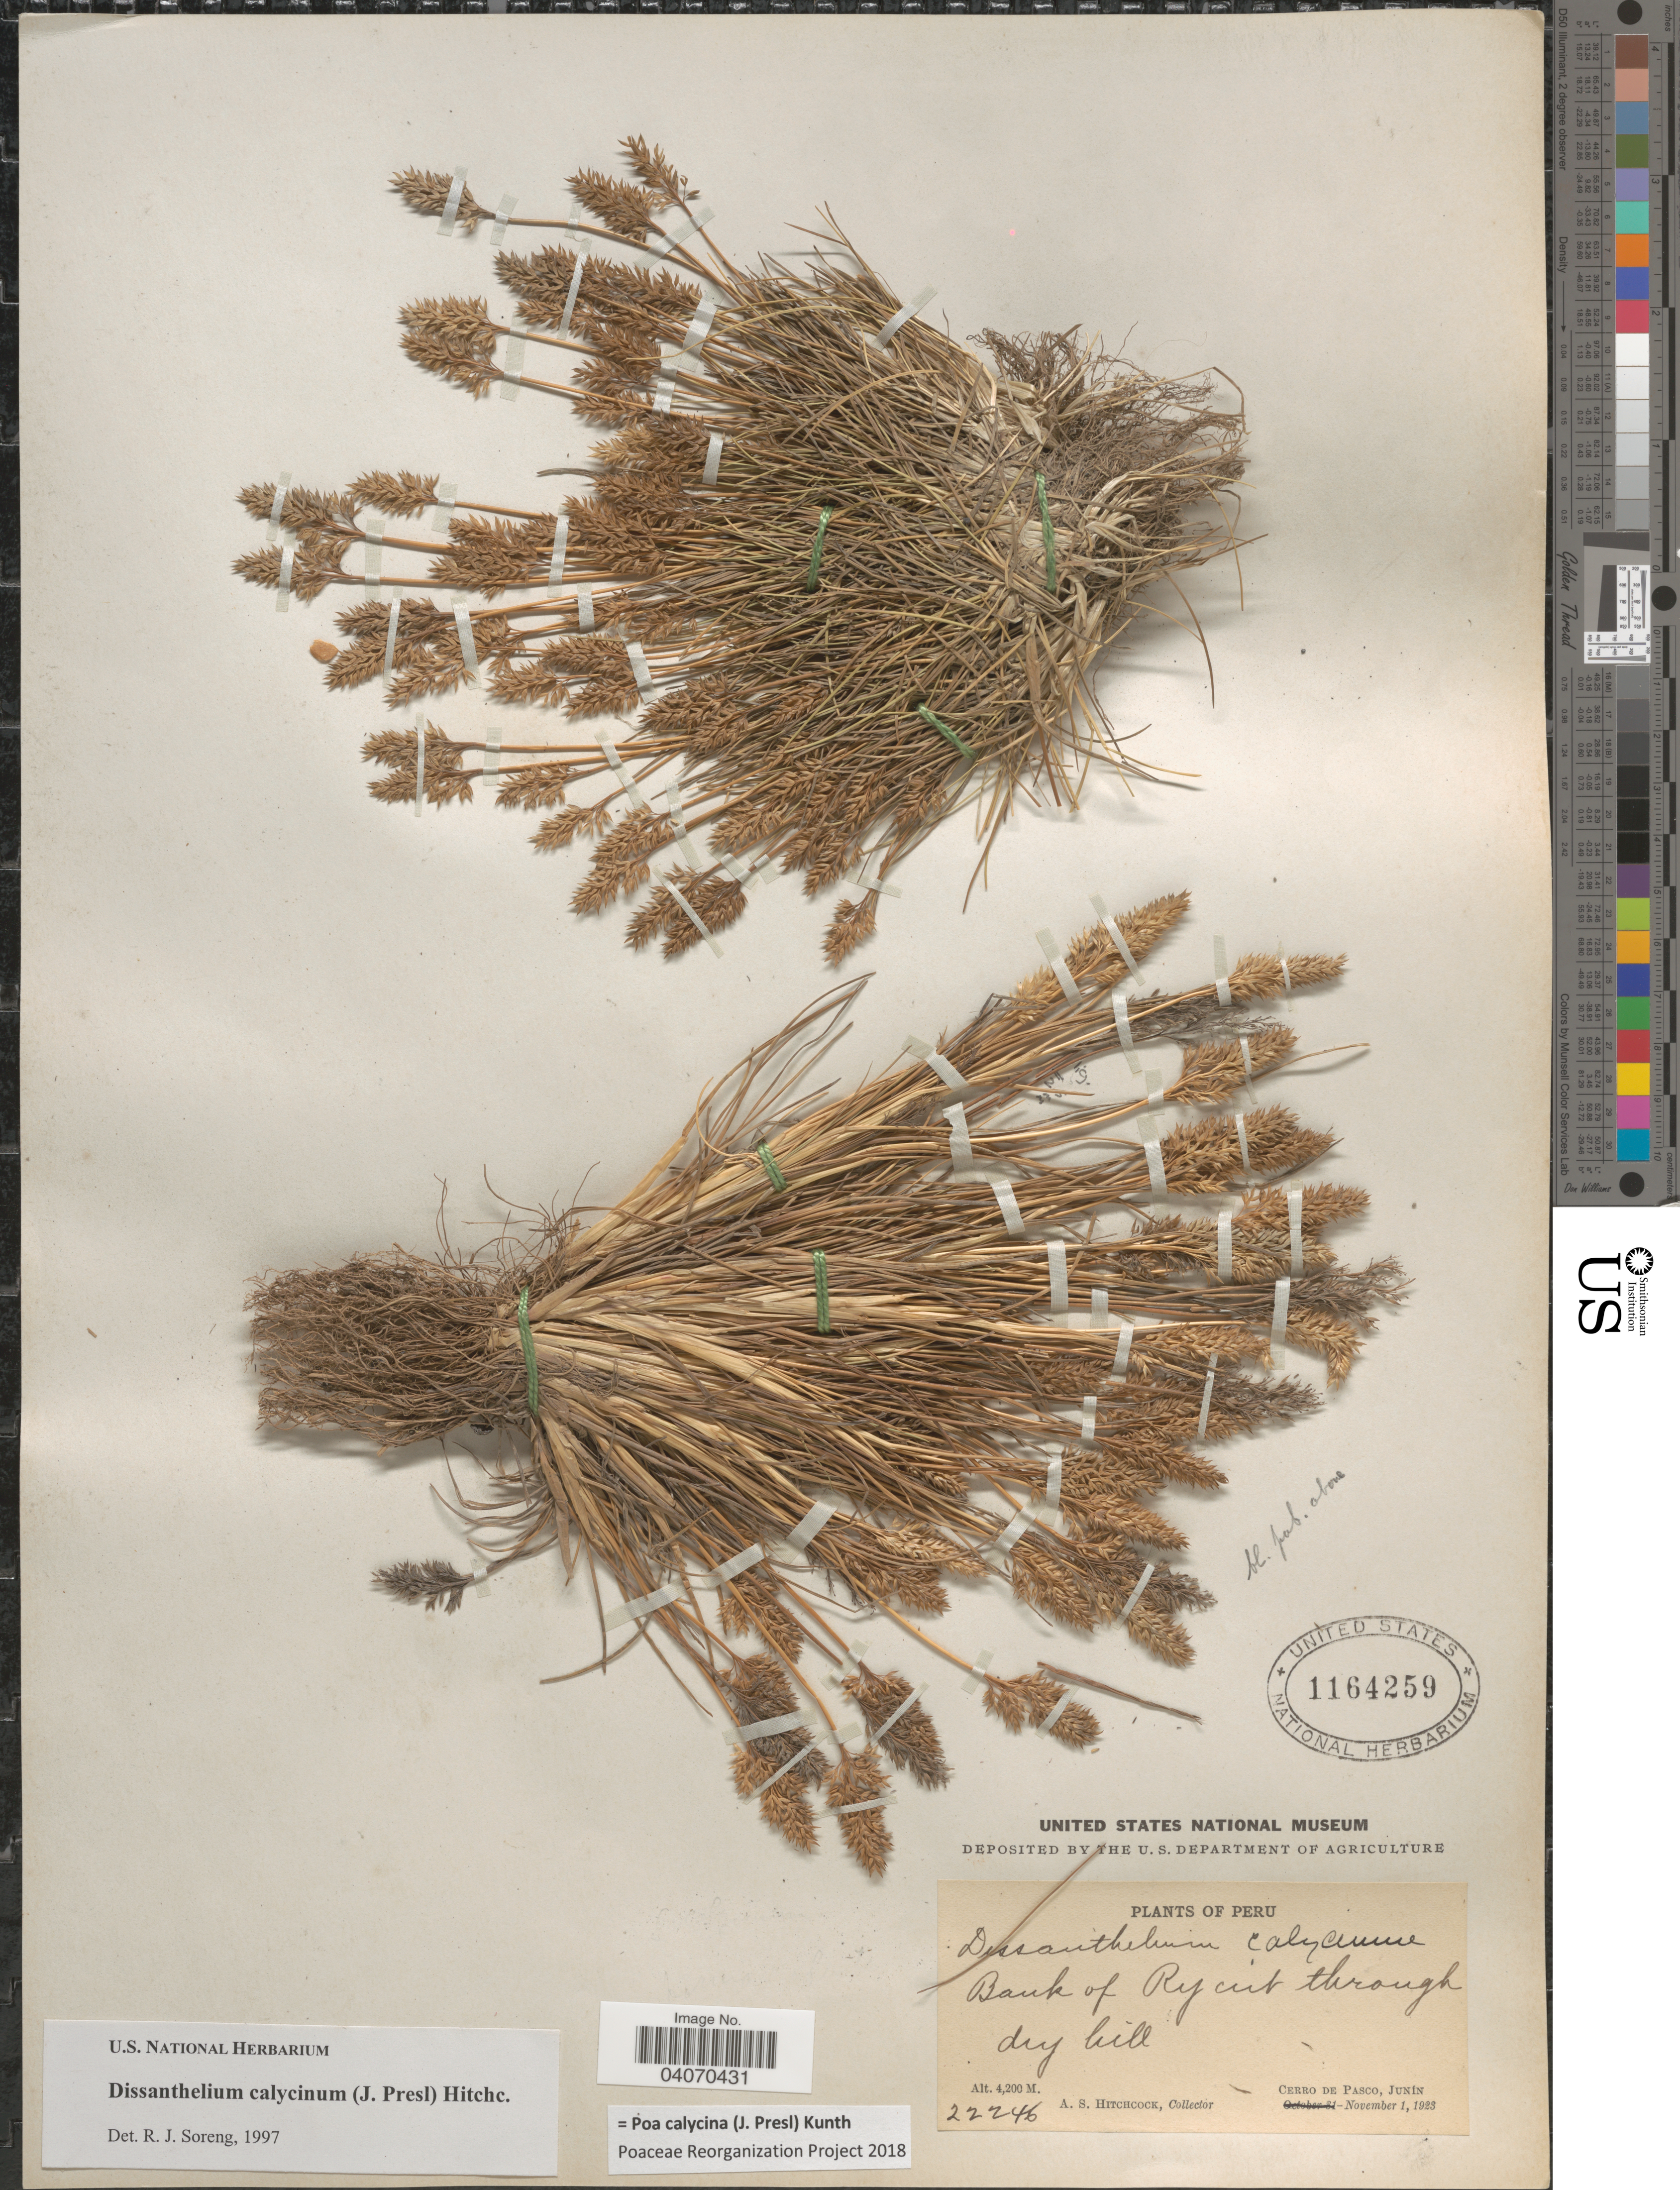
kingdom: Plantae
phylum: Tracheophyta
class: Liliopsida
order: Poales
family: Poaceae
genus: Poa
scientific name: Poa calycina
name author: (J. Presl) Kunth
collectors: A. S. Hitchcock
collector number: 22246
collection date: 1923-11-01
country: Peru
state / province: Junín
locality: Bank of Ry out through dry hill. Cerro de Pasco.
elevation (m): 4200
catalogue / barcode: US 1164259